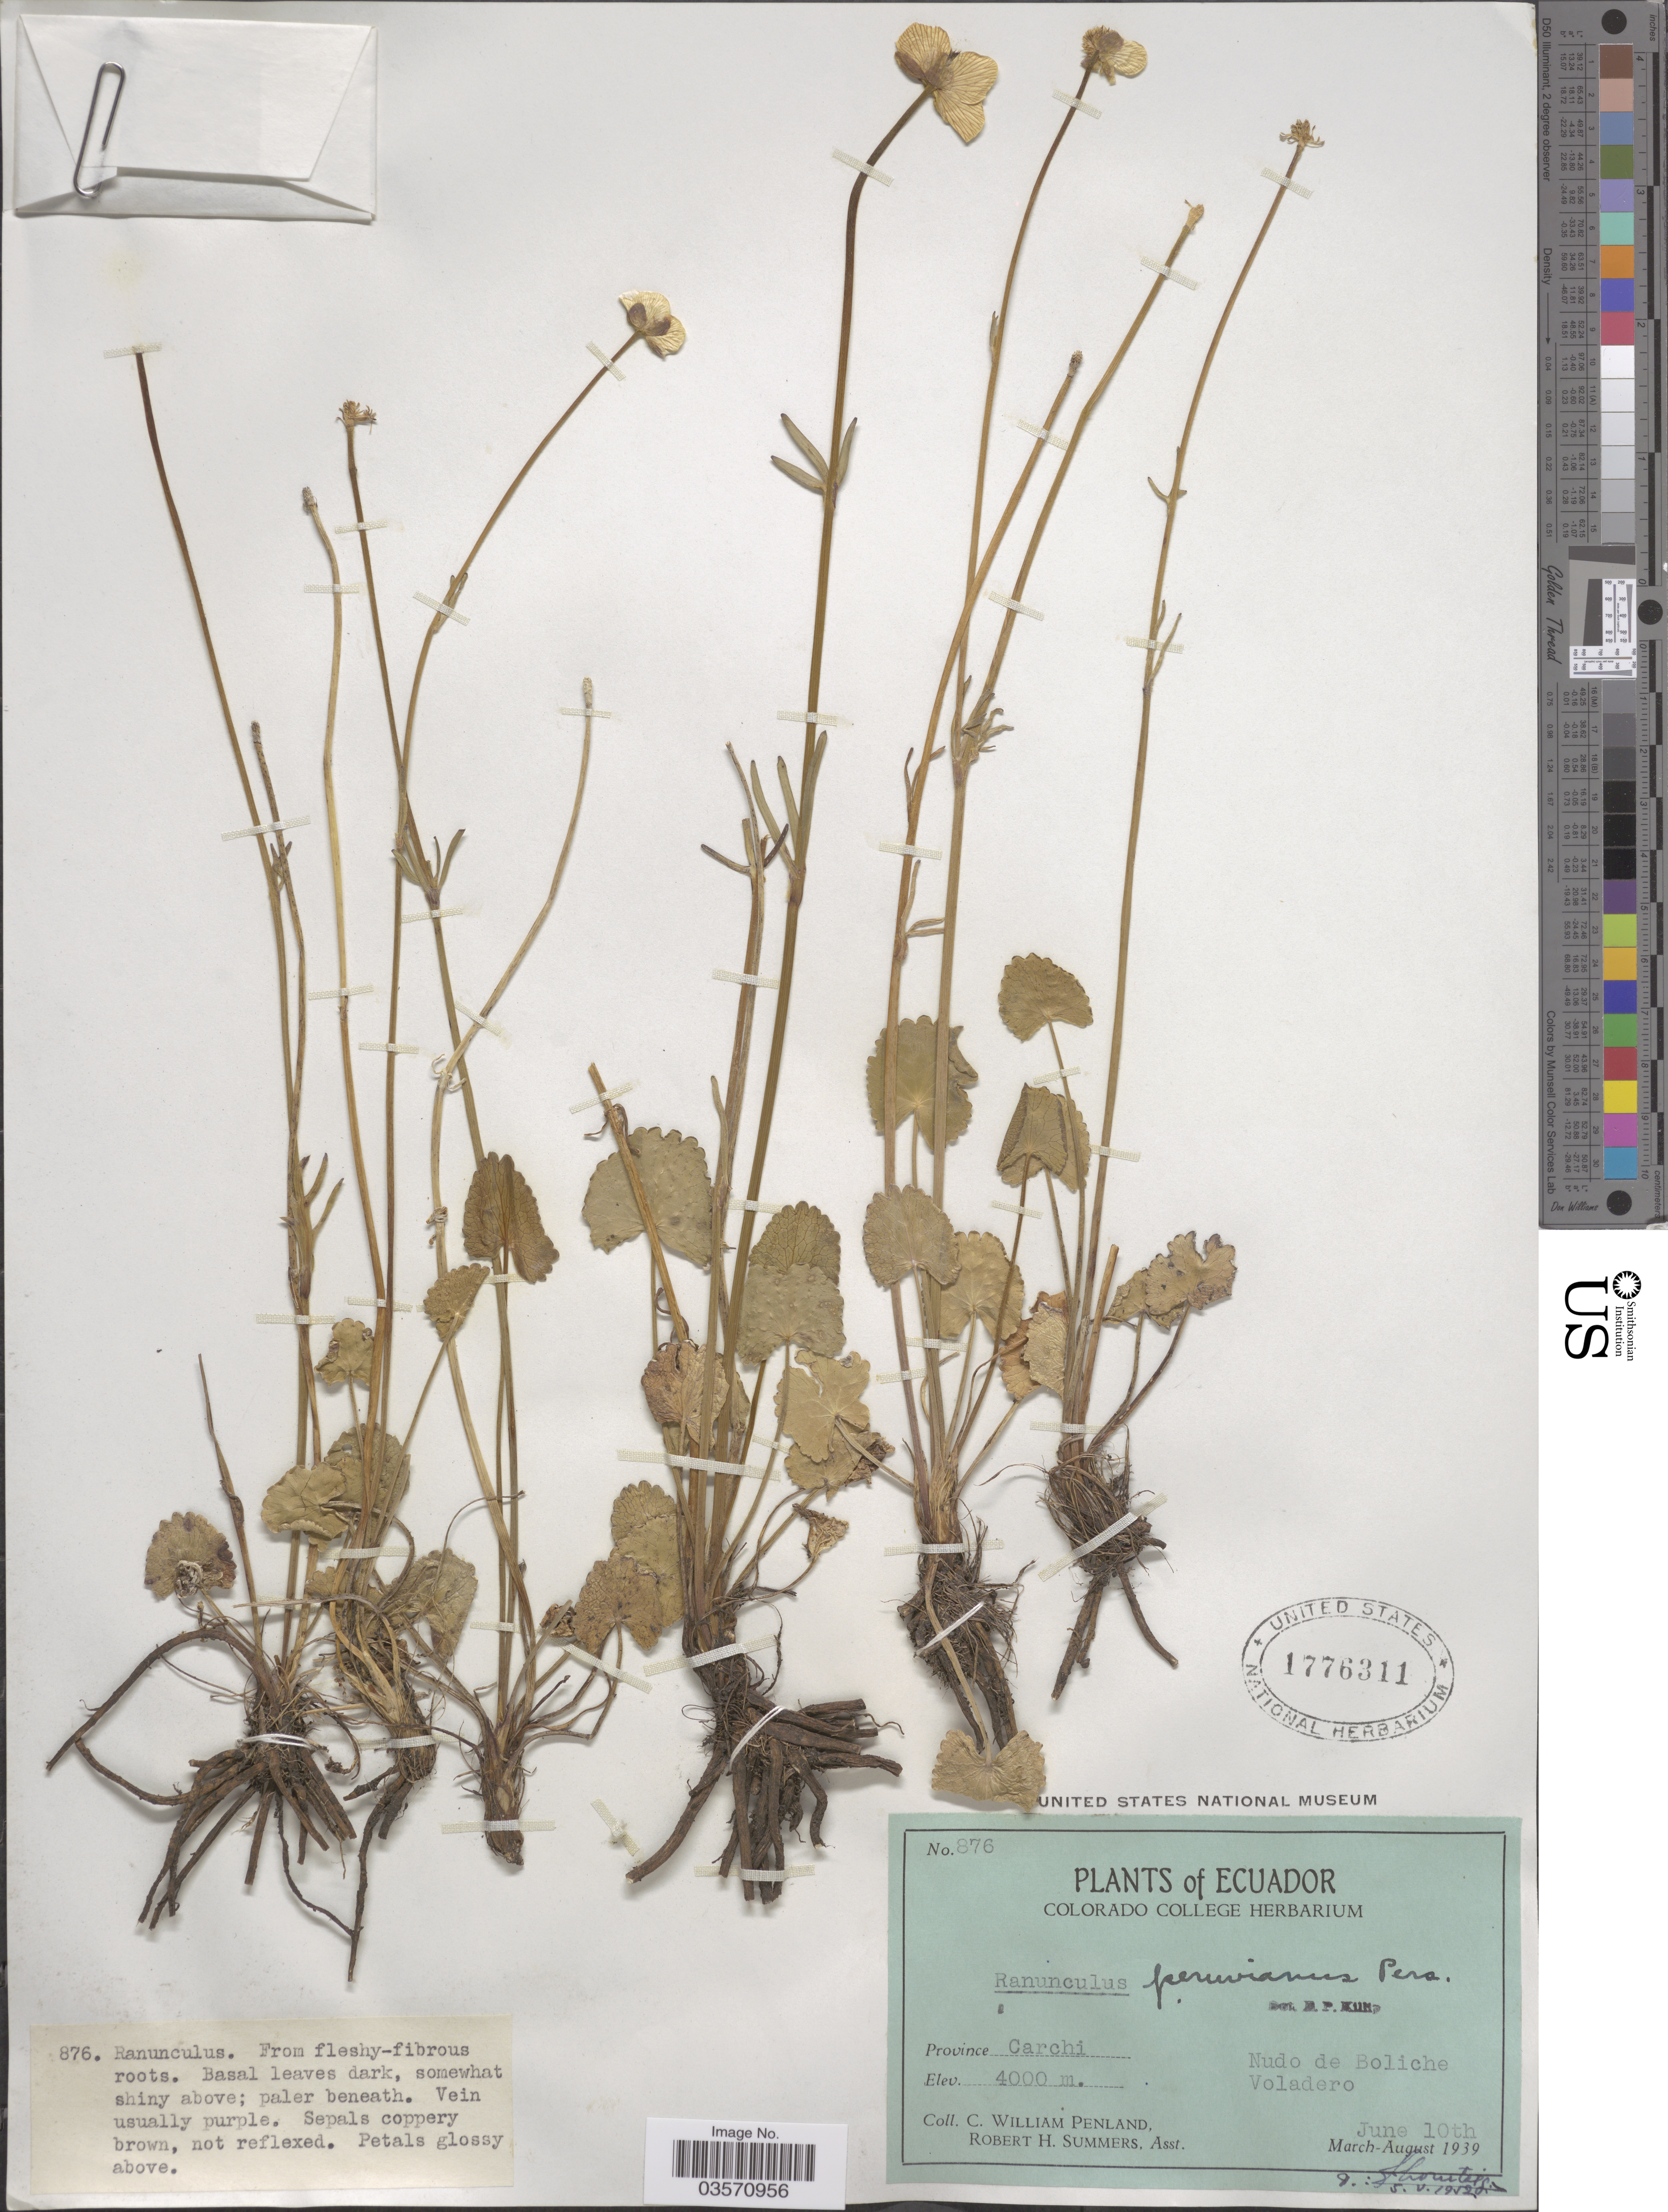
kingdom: Plantae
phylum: Tracheophyta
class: Magnoliopsida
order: Ranunculales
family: Ranunculaceae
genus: Ranunculus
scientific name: Ranunculus peruvianus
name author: Pers.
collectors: C. W. Penland & R. Summers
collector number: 876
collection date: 1939-06-10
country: Ecuador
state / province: Carchi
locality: Nudo de Boliche, Voladero.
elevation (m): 4000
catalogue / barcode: US 1776311